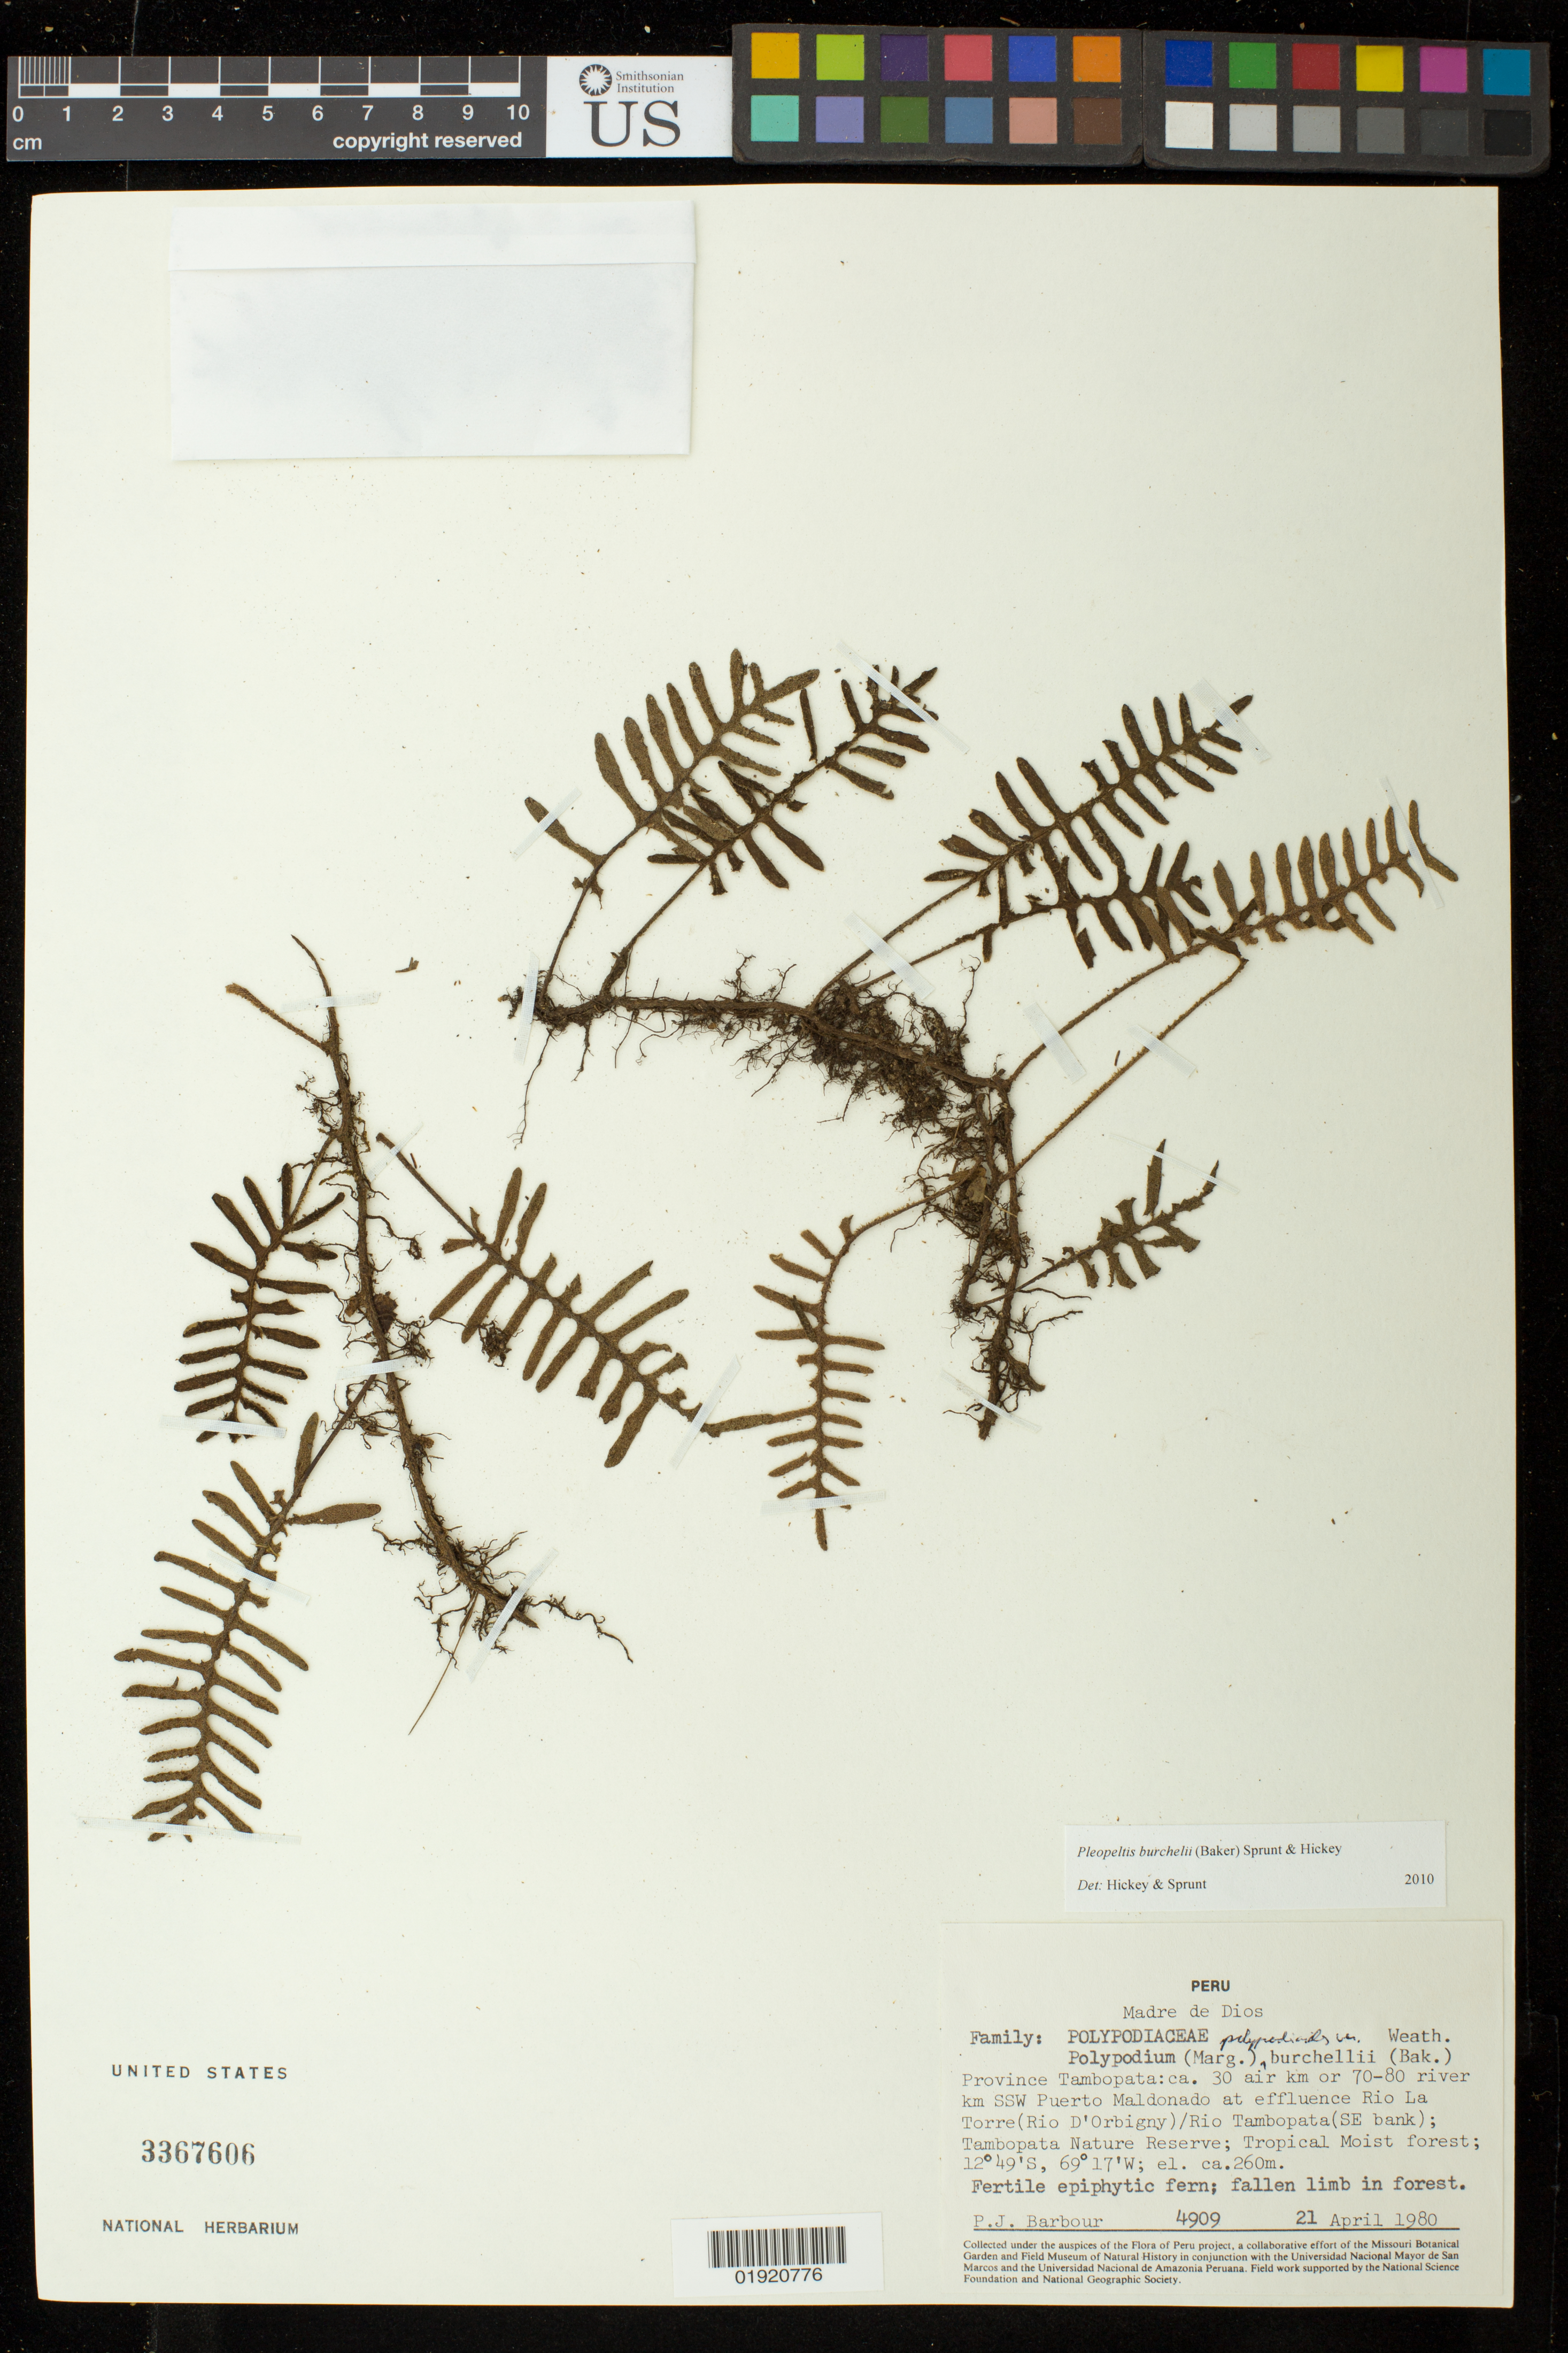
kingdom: Plantae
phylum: Tracheophyta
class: Polypodiopsida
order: Polypodiales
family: Polypodiaceae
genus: Pleopeltis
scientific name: Pleopeltis burchellii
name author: (Baker) Sprunt & Hickey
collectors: P. Barbour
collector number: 4909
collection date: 1980-04-21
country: Peru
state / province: Madre de Dios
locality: Peru. Madre de Dios. Province Tambopata: ca. 30 air km or 79-80 river km SSW Puerto Maldonado at effluence Rio La Torre (Rio D'Orbigny)/Rio Tambopata (SE bank); Tambopata Nature Reserve.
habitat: Tropical moist forest.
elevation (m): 260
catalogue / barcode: US 3367606